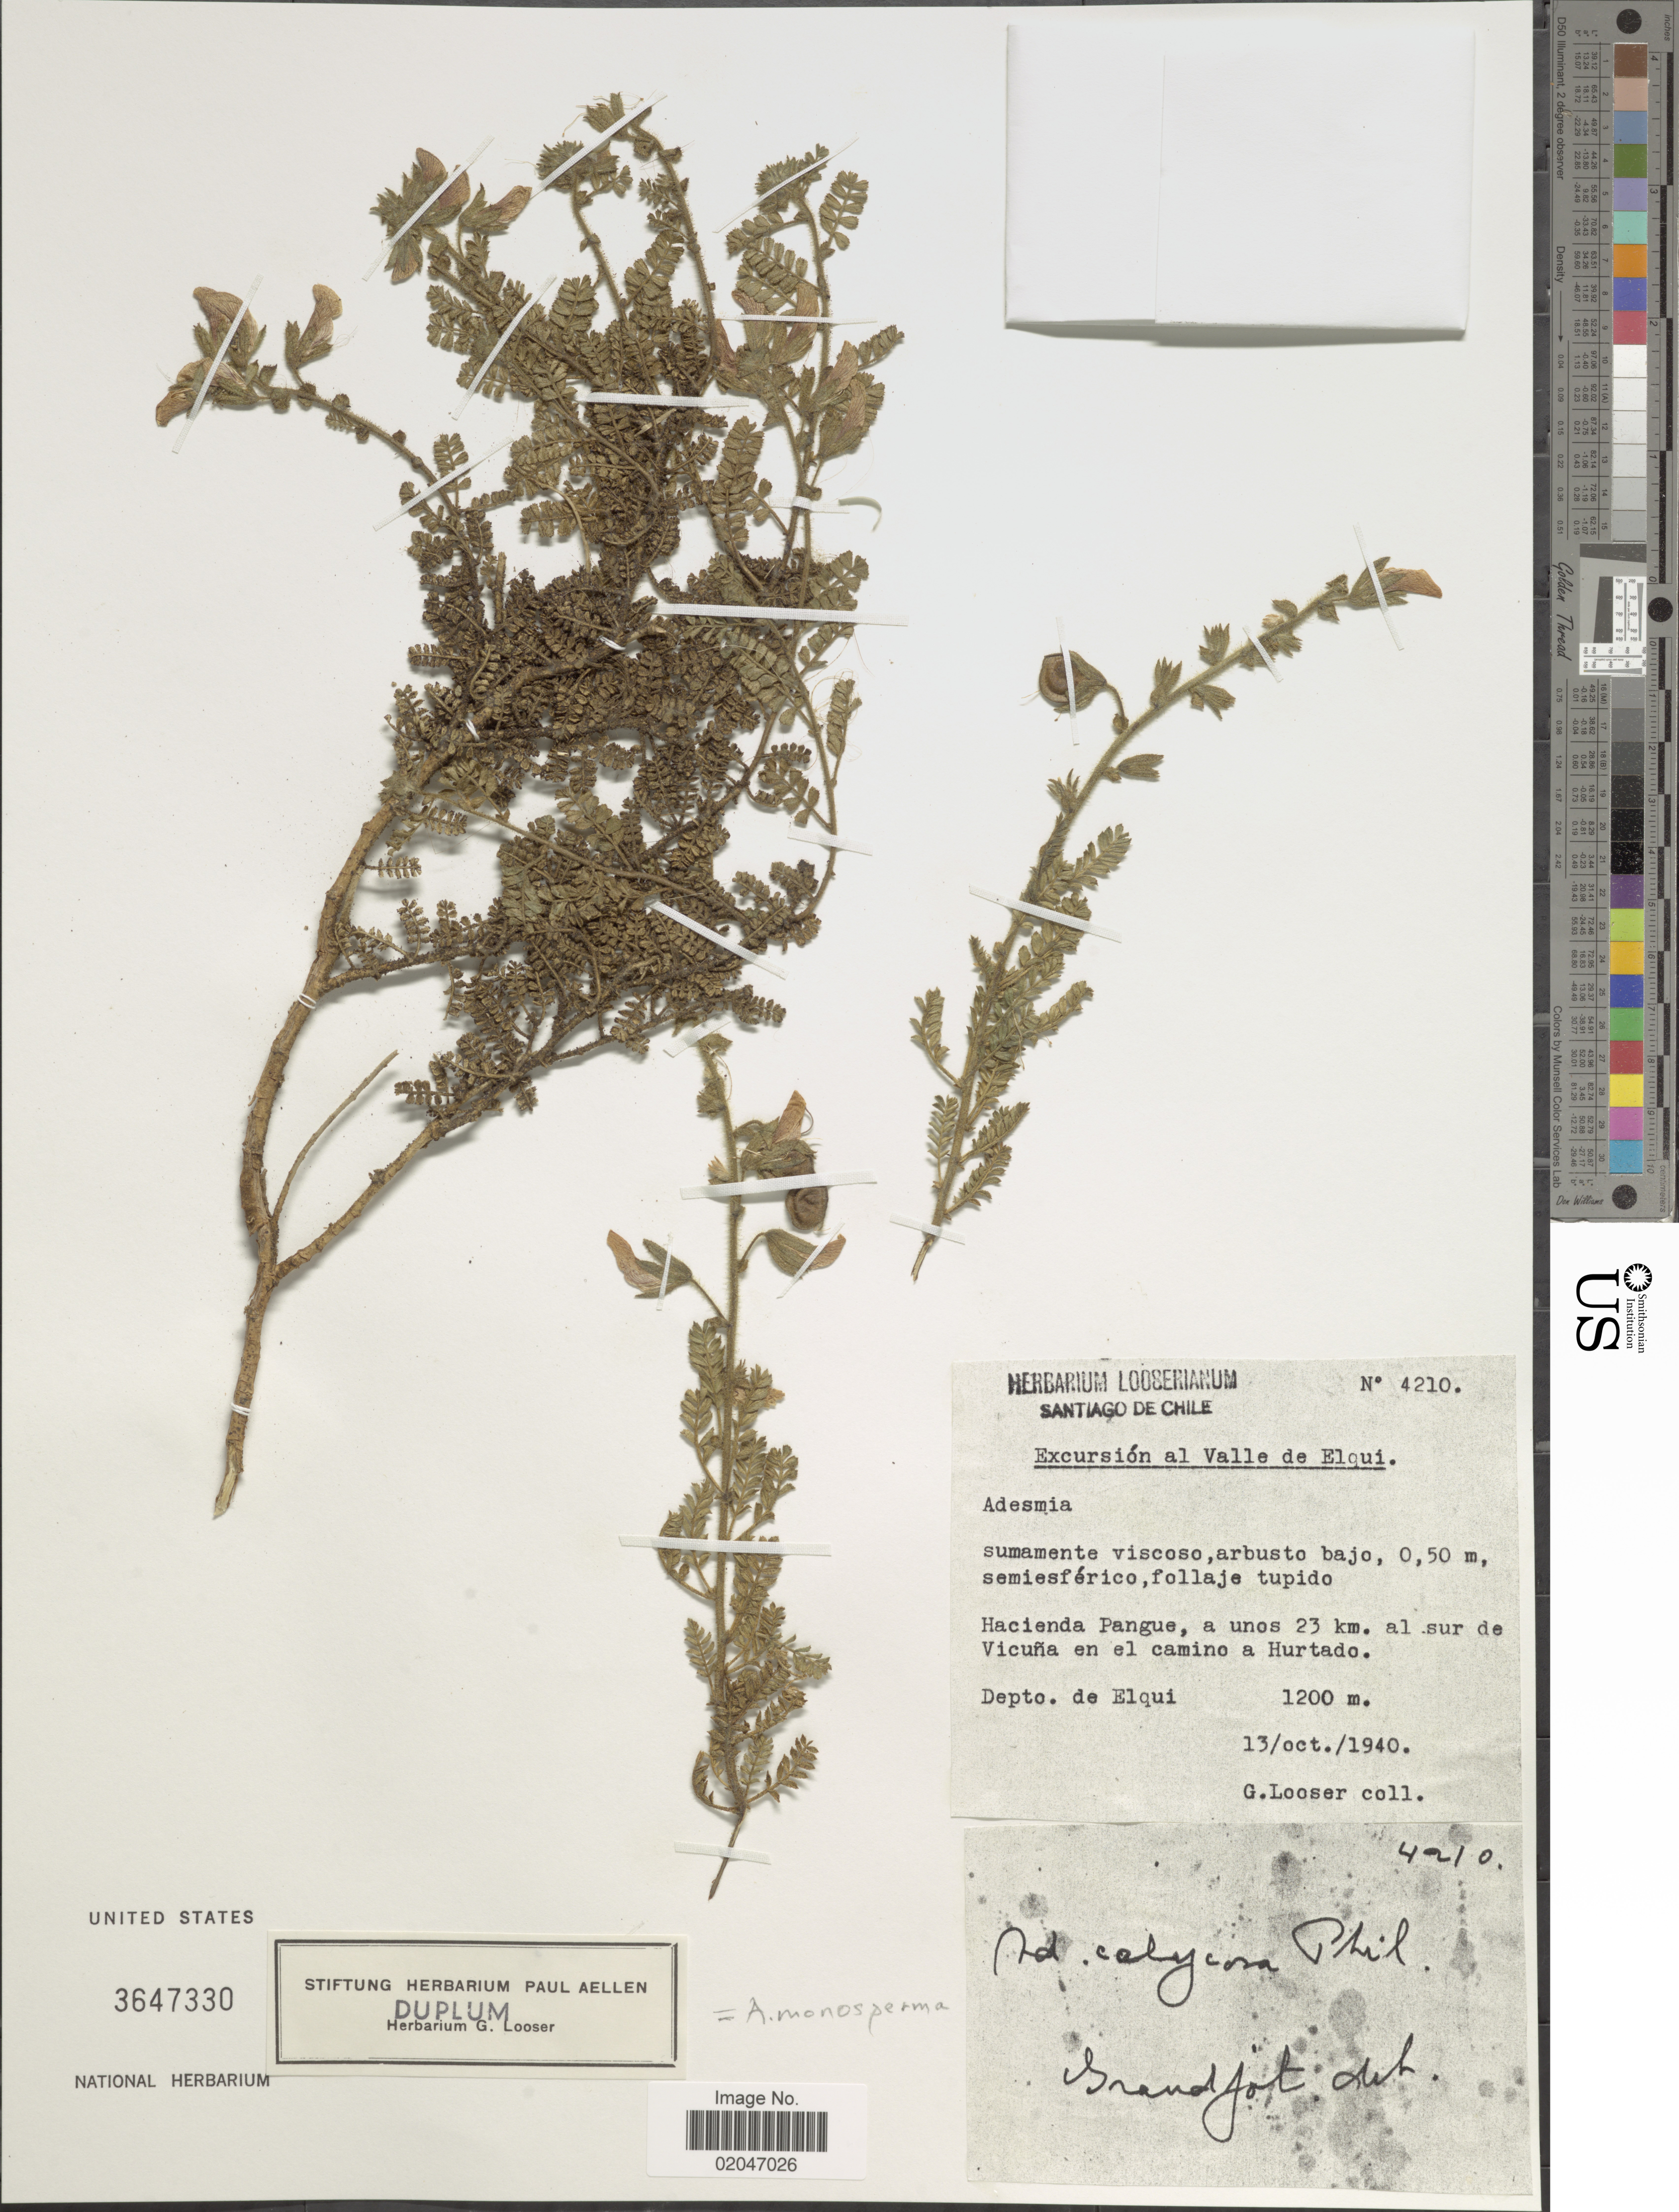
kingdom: Plantae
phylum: Tracheophyta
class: Magnoliopsida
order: Fabales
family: Fabaceae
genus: Adesmia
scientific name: Adesmia monosperma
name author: Clos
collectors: G. Looser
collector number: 4210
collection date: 1940-10-13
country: Chile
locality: Hacienda Pangue, a unos 23 km. al sur de Vicuna en el camino a Hurtado, Depto. de Elqui.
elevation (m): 1200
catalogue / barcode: US 3647330